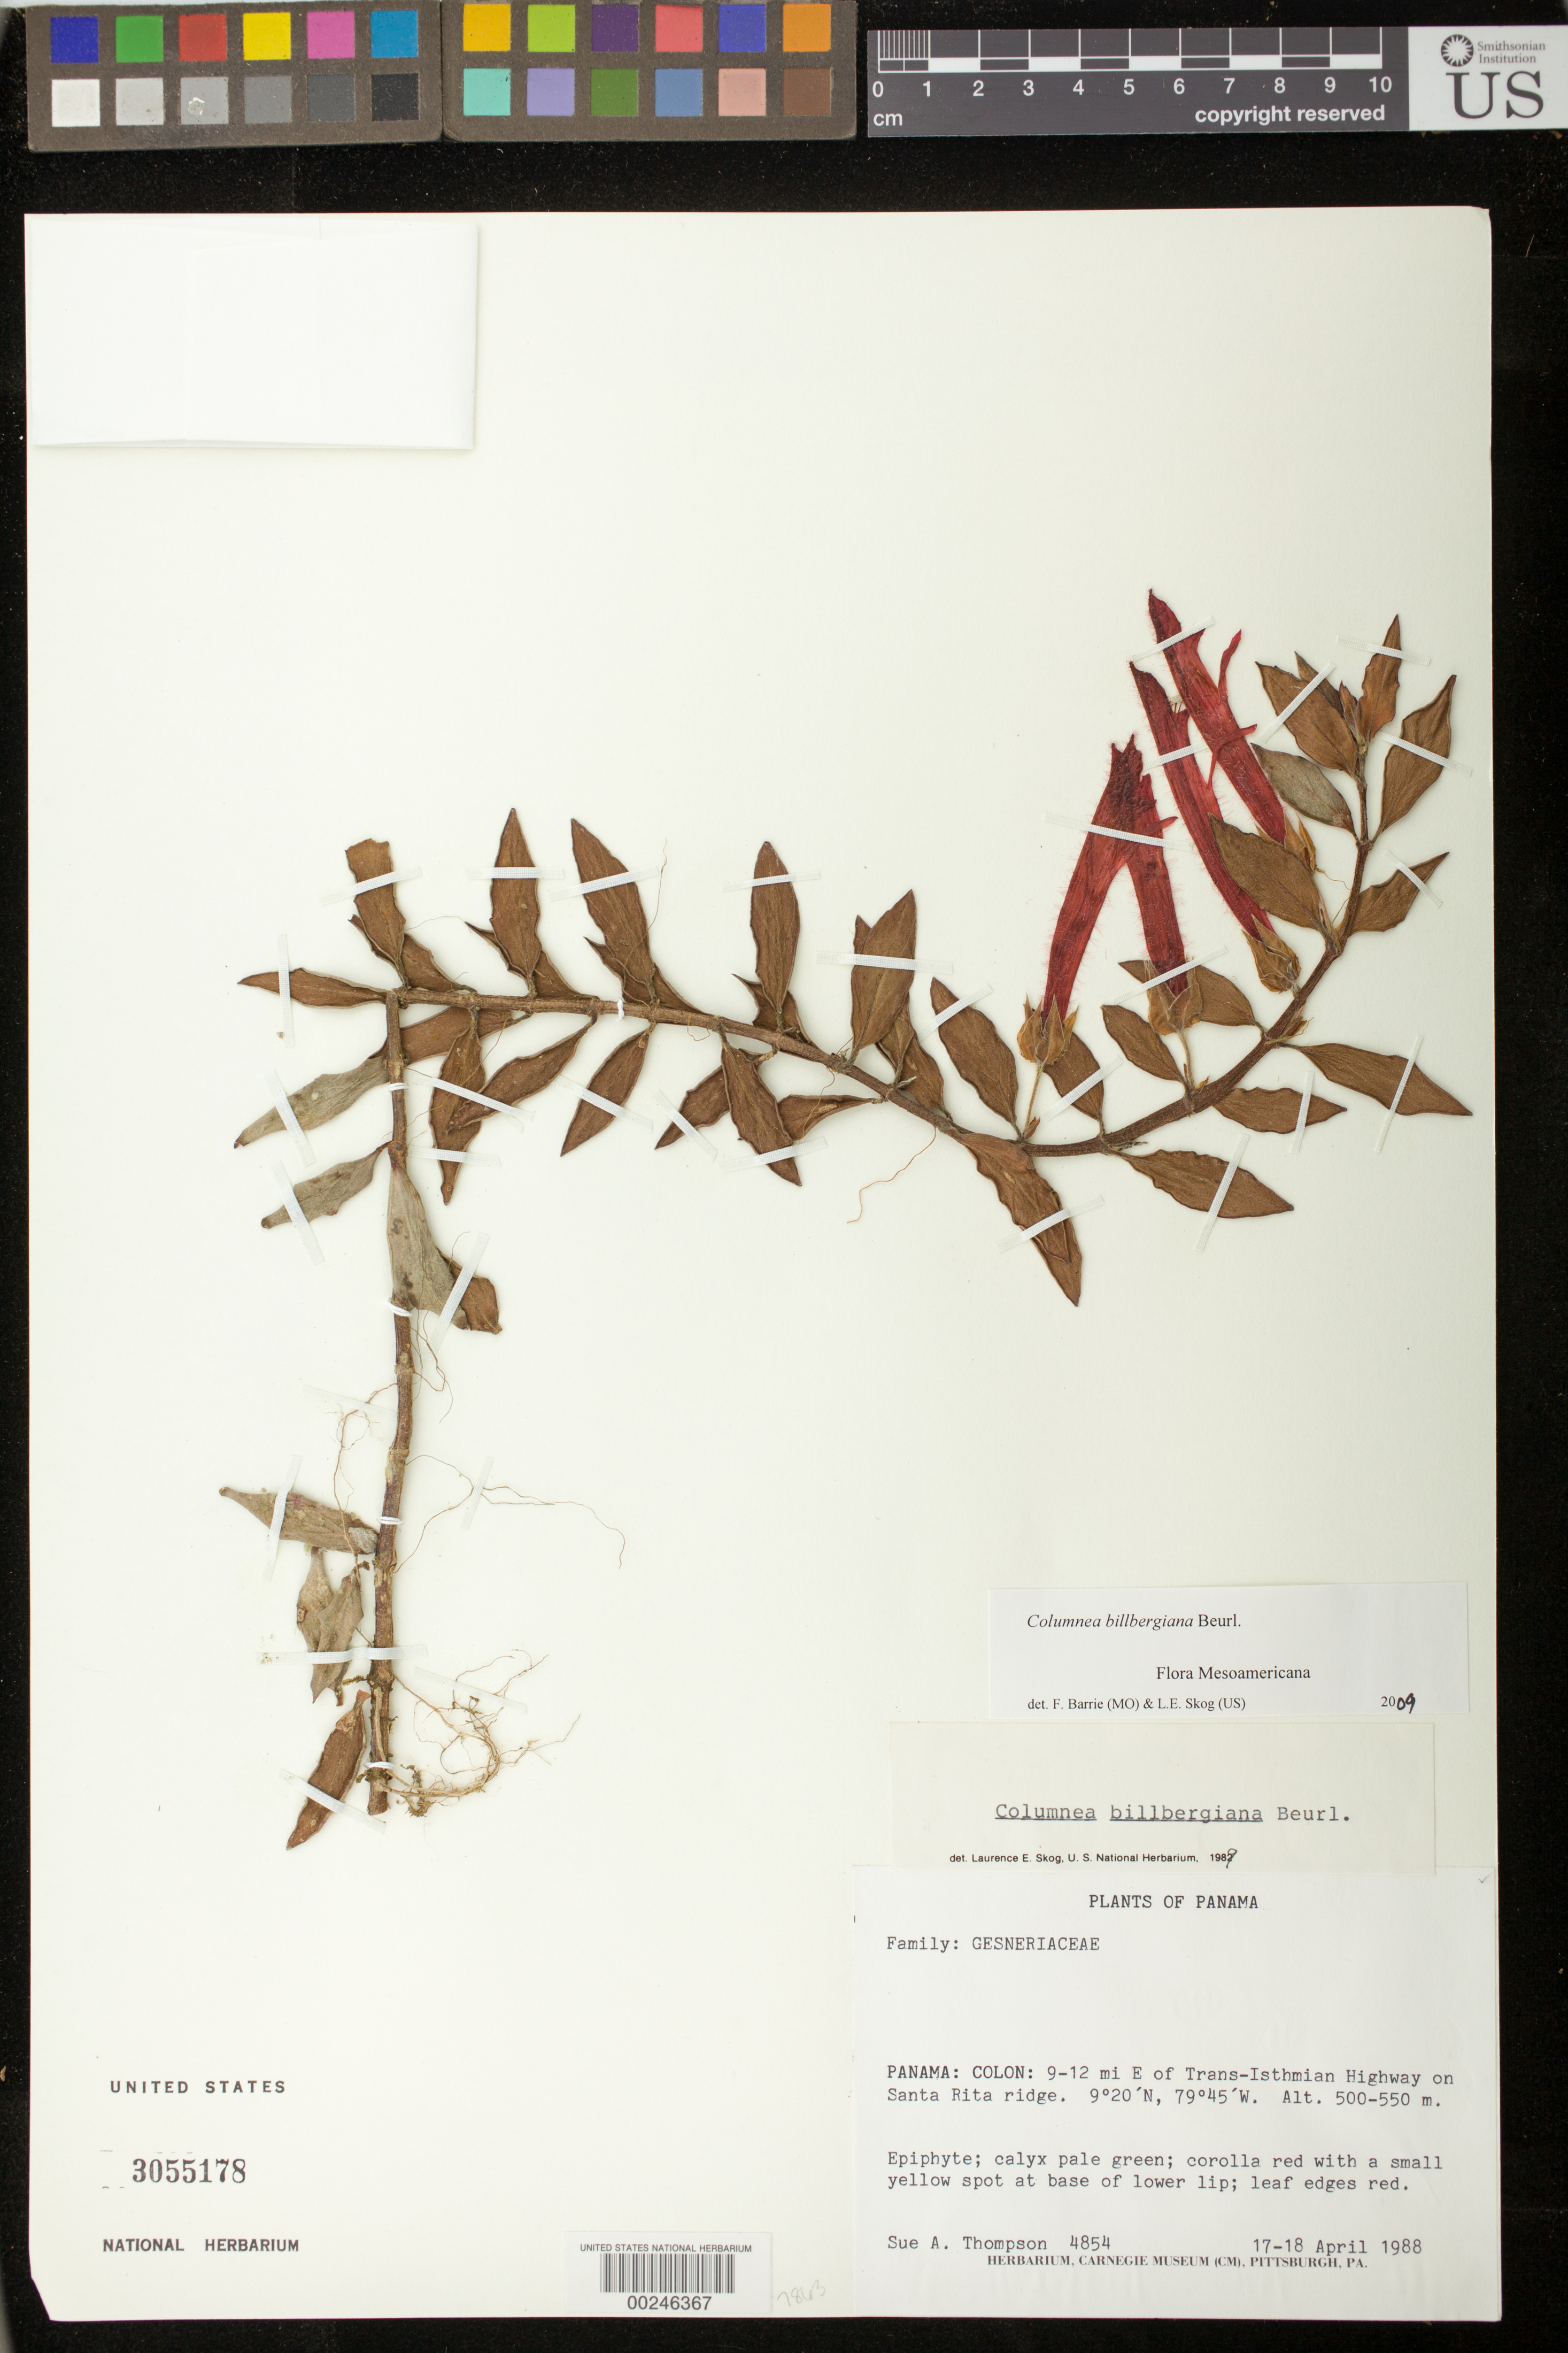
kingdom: Plantae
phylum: Tracheophyta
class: Magnoliopsida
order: Lamiales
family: Gesneriaceae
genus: Columnea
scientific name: Columnea billbergiana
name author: Beurl.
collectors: S. A. Thompson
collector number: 4854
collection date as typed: Apr 1988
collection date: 1988-04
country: Panama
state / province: Colón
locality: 9-12 mi E of Trans-isthmian highway on Santa Rita ridge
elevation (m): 500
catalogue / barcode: US 3055178